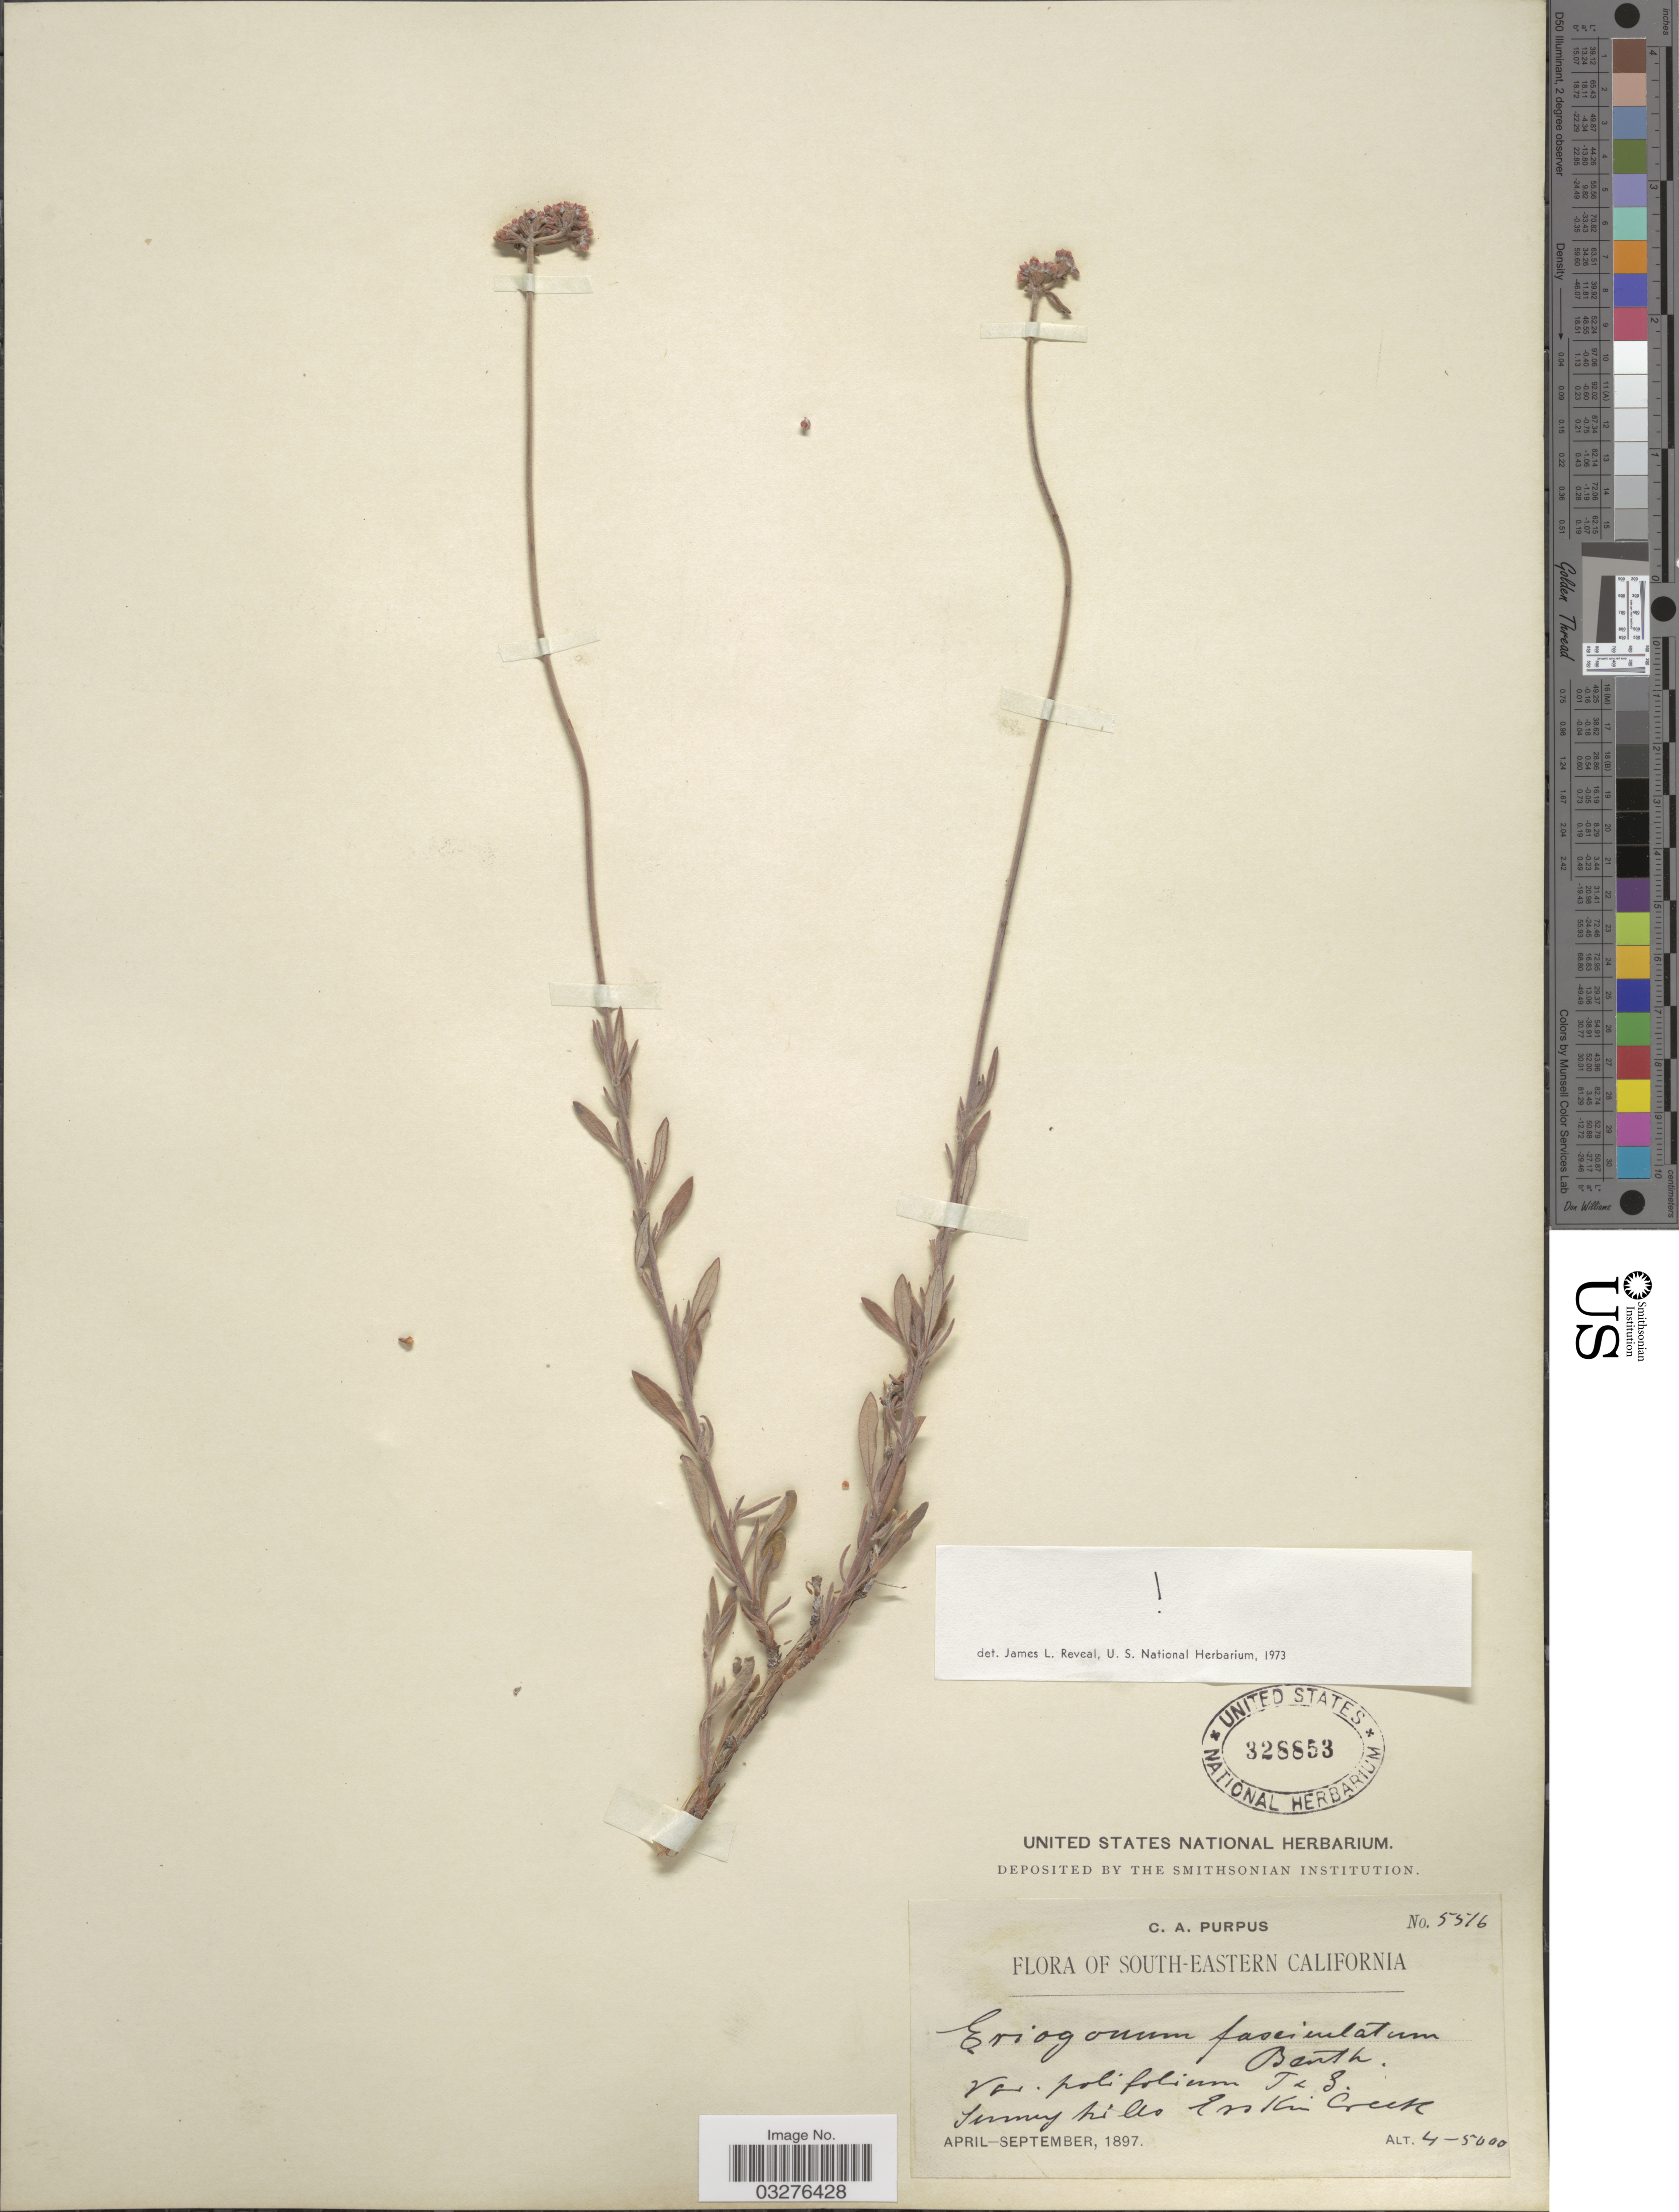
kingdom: Plantae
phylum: Tracheophyta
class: Magnoliopsida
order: Caryophyllales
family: Polygonaceae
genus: Eriogonum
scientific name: Eriogonum fasciculatum var. polifolium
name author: (Benth.) Torr. & A. Gray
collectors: C. A. Purpus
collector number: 5516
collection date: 1897-04/1897-09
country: United States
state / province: California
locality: South-Easterrn California, Sunny hills Erskin Creek.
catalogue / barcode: US 328853